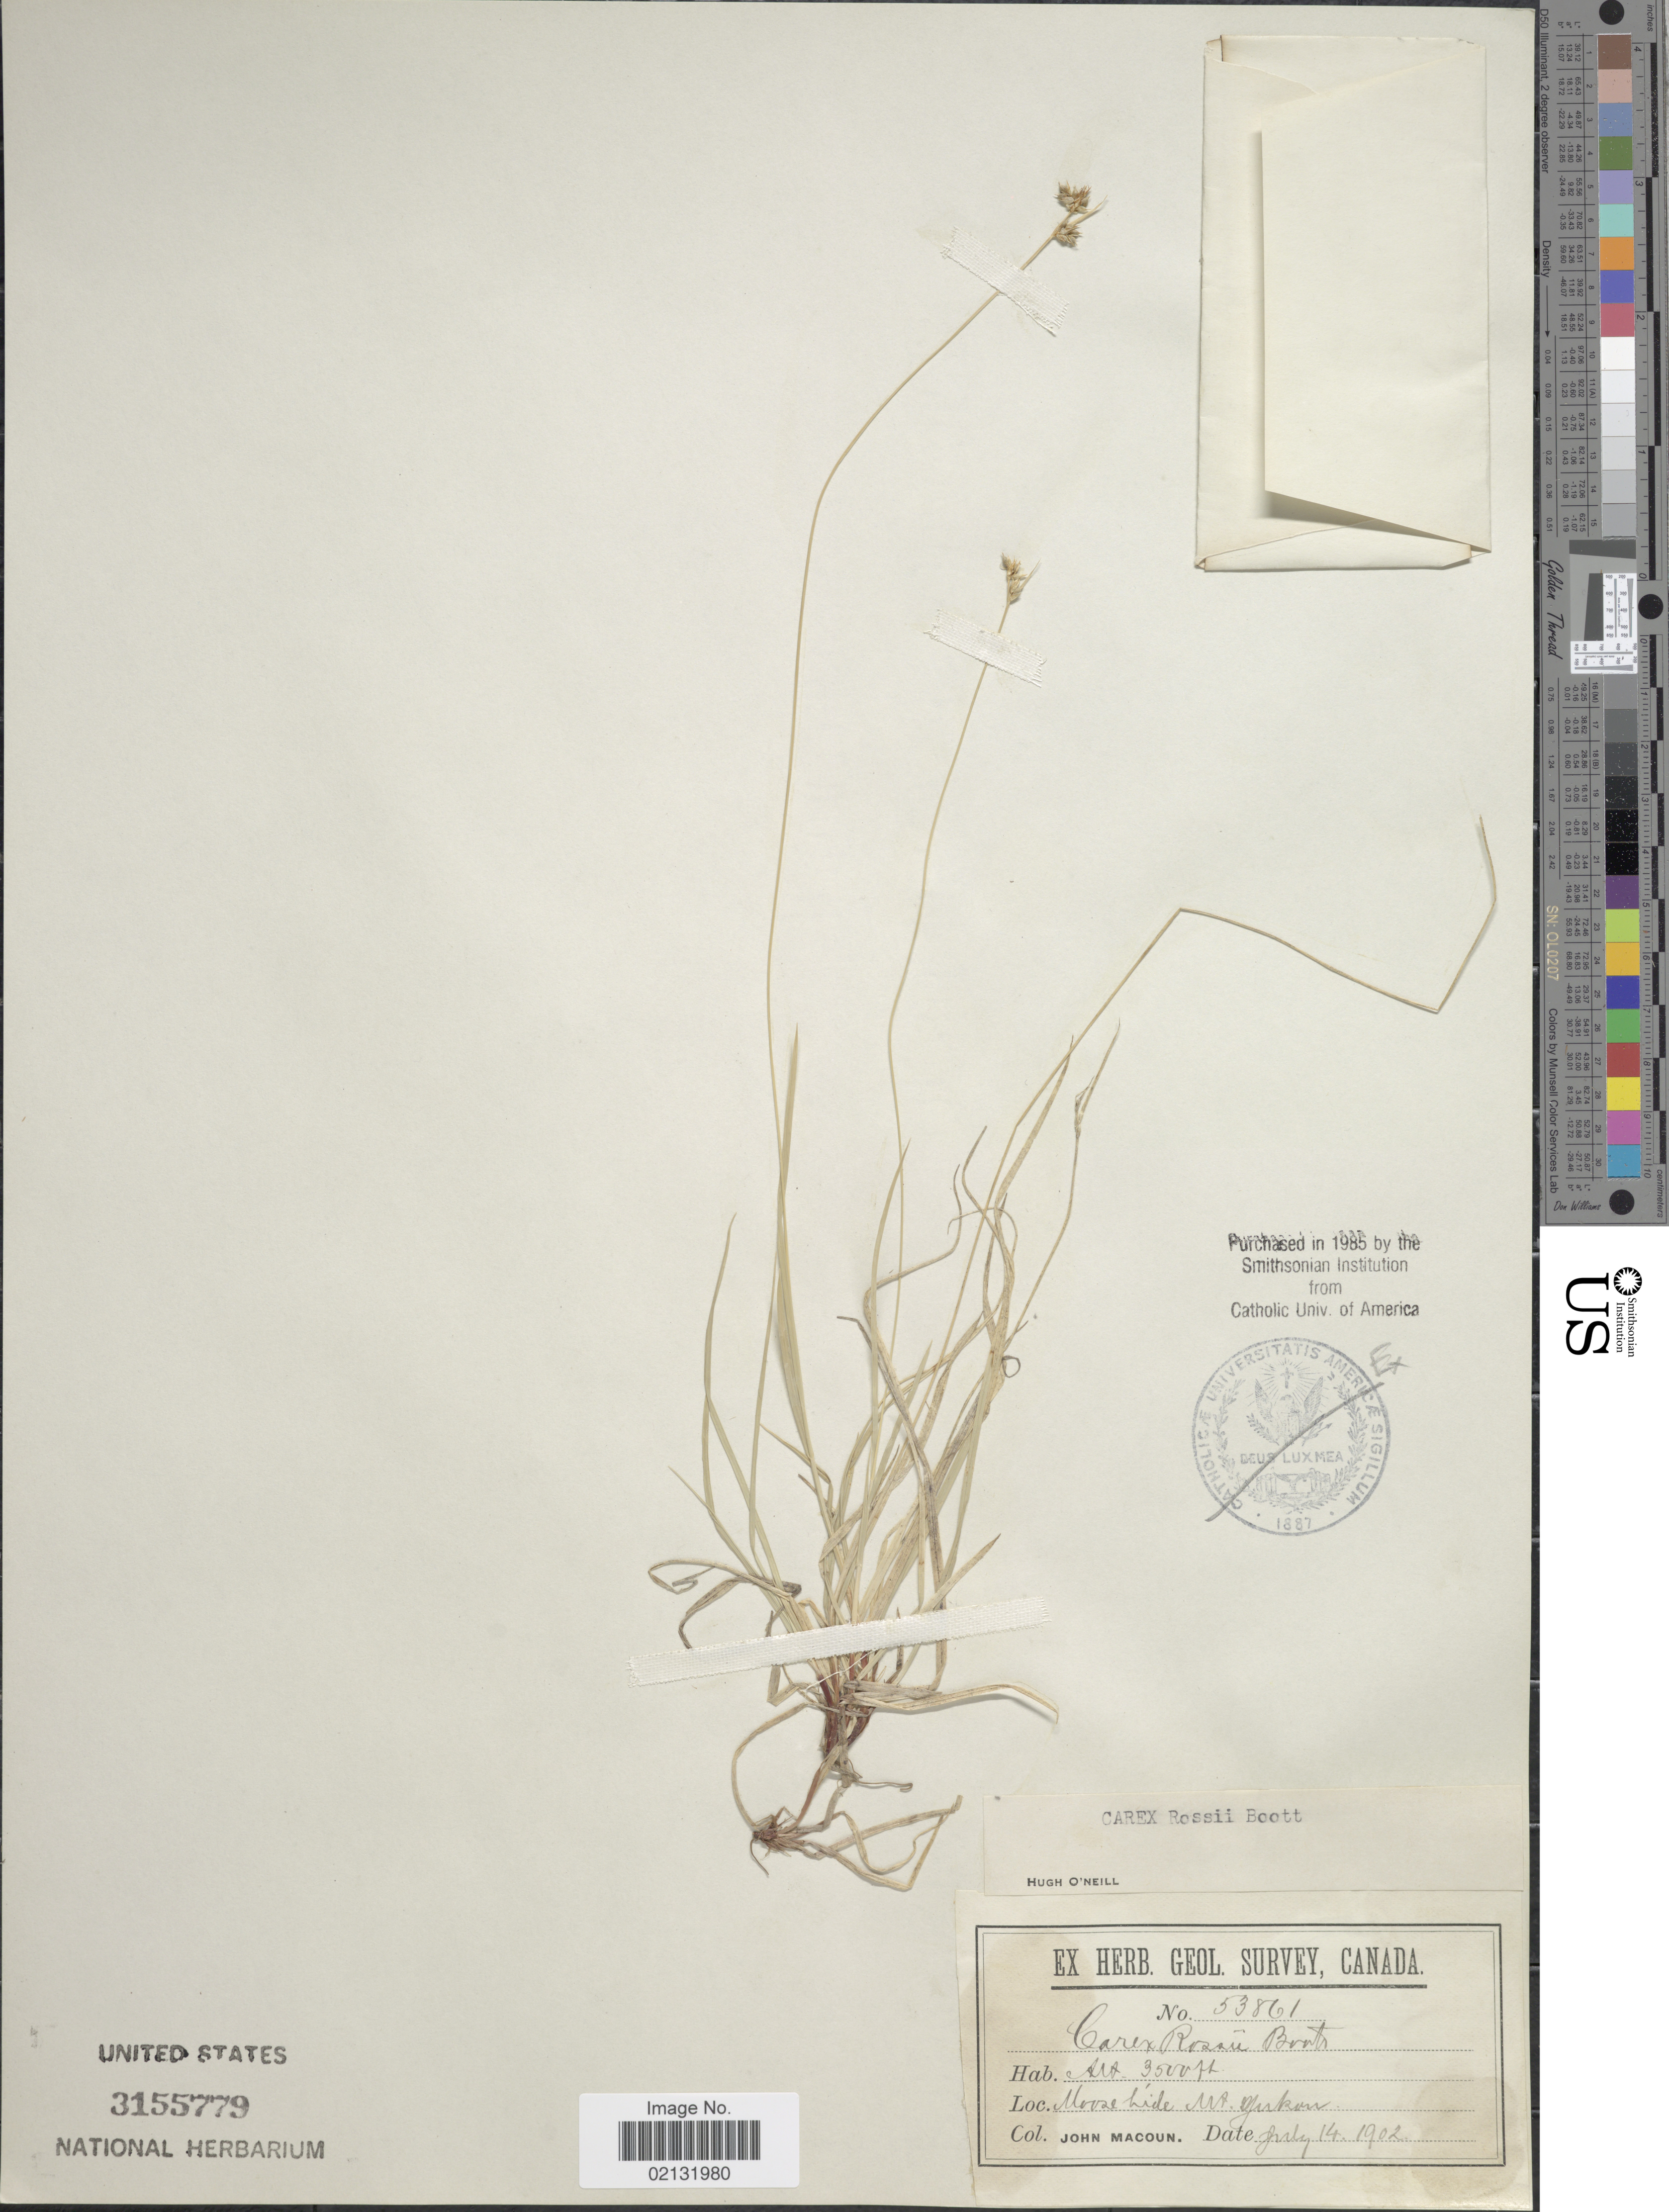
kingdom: Plantae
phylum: Tracheophyta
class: Liliopsida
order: Poales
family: Cyperaceae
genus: Carex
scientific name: Carex rossii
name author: Boott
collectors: J. Macoun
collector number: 53861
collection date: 1902-07-14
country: Canada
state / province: Yukon Territory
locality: Moosehide Mt. Yukon.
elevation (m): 1067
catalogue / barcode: US 3155779